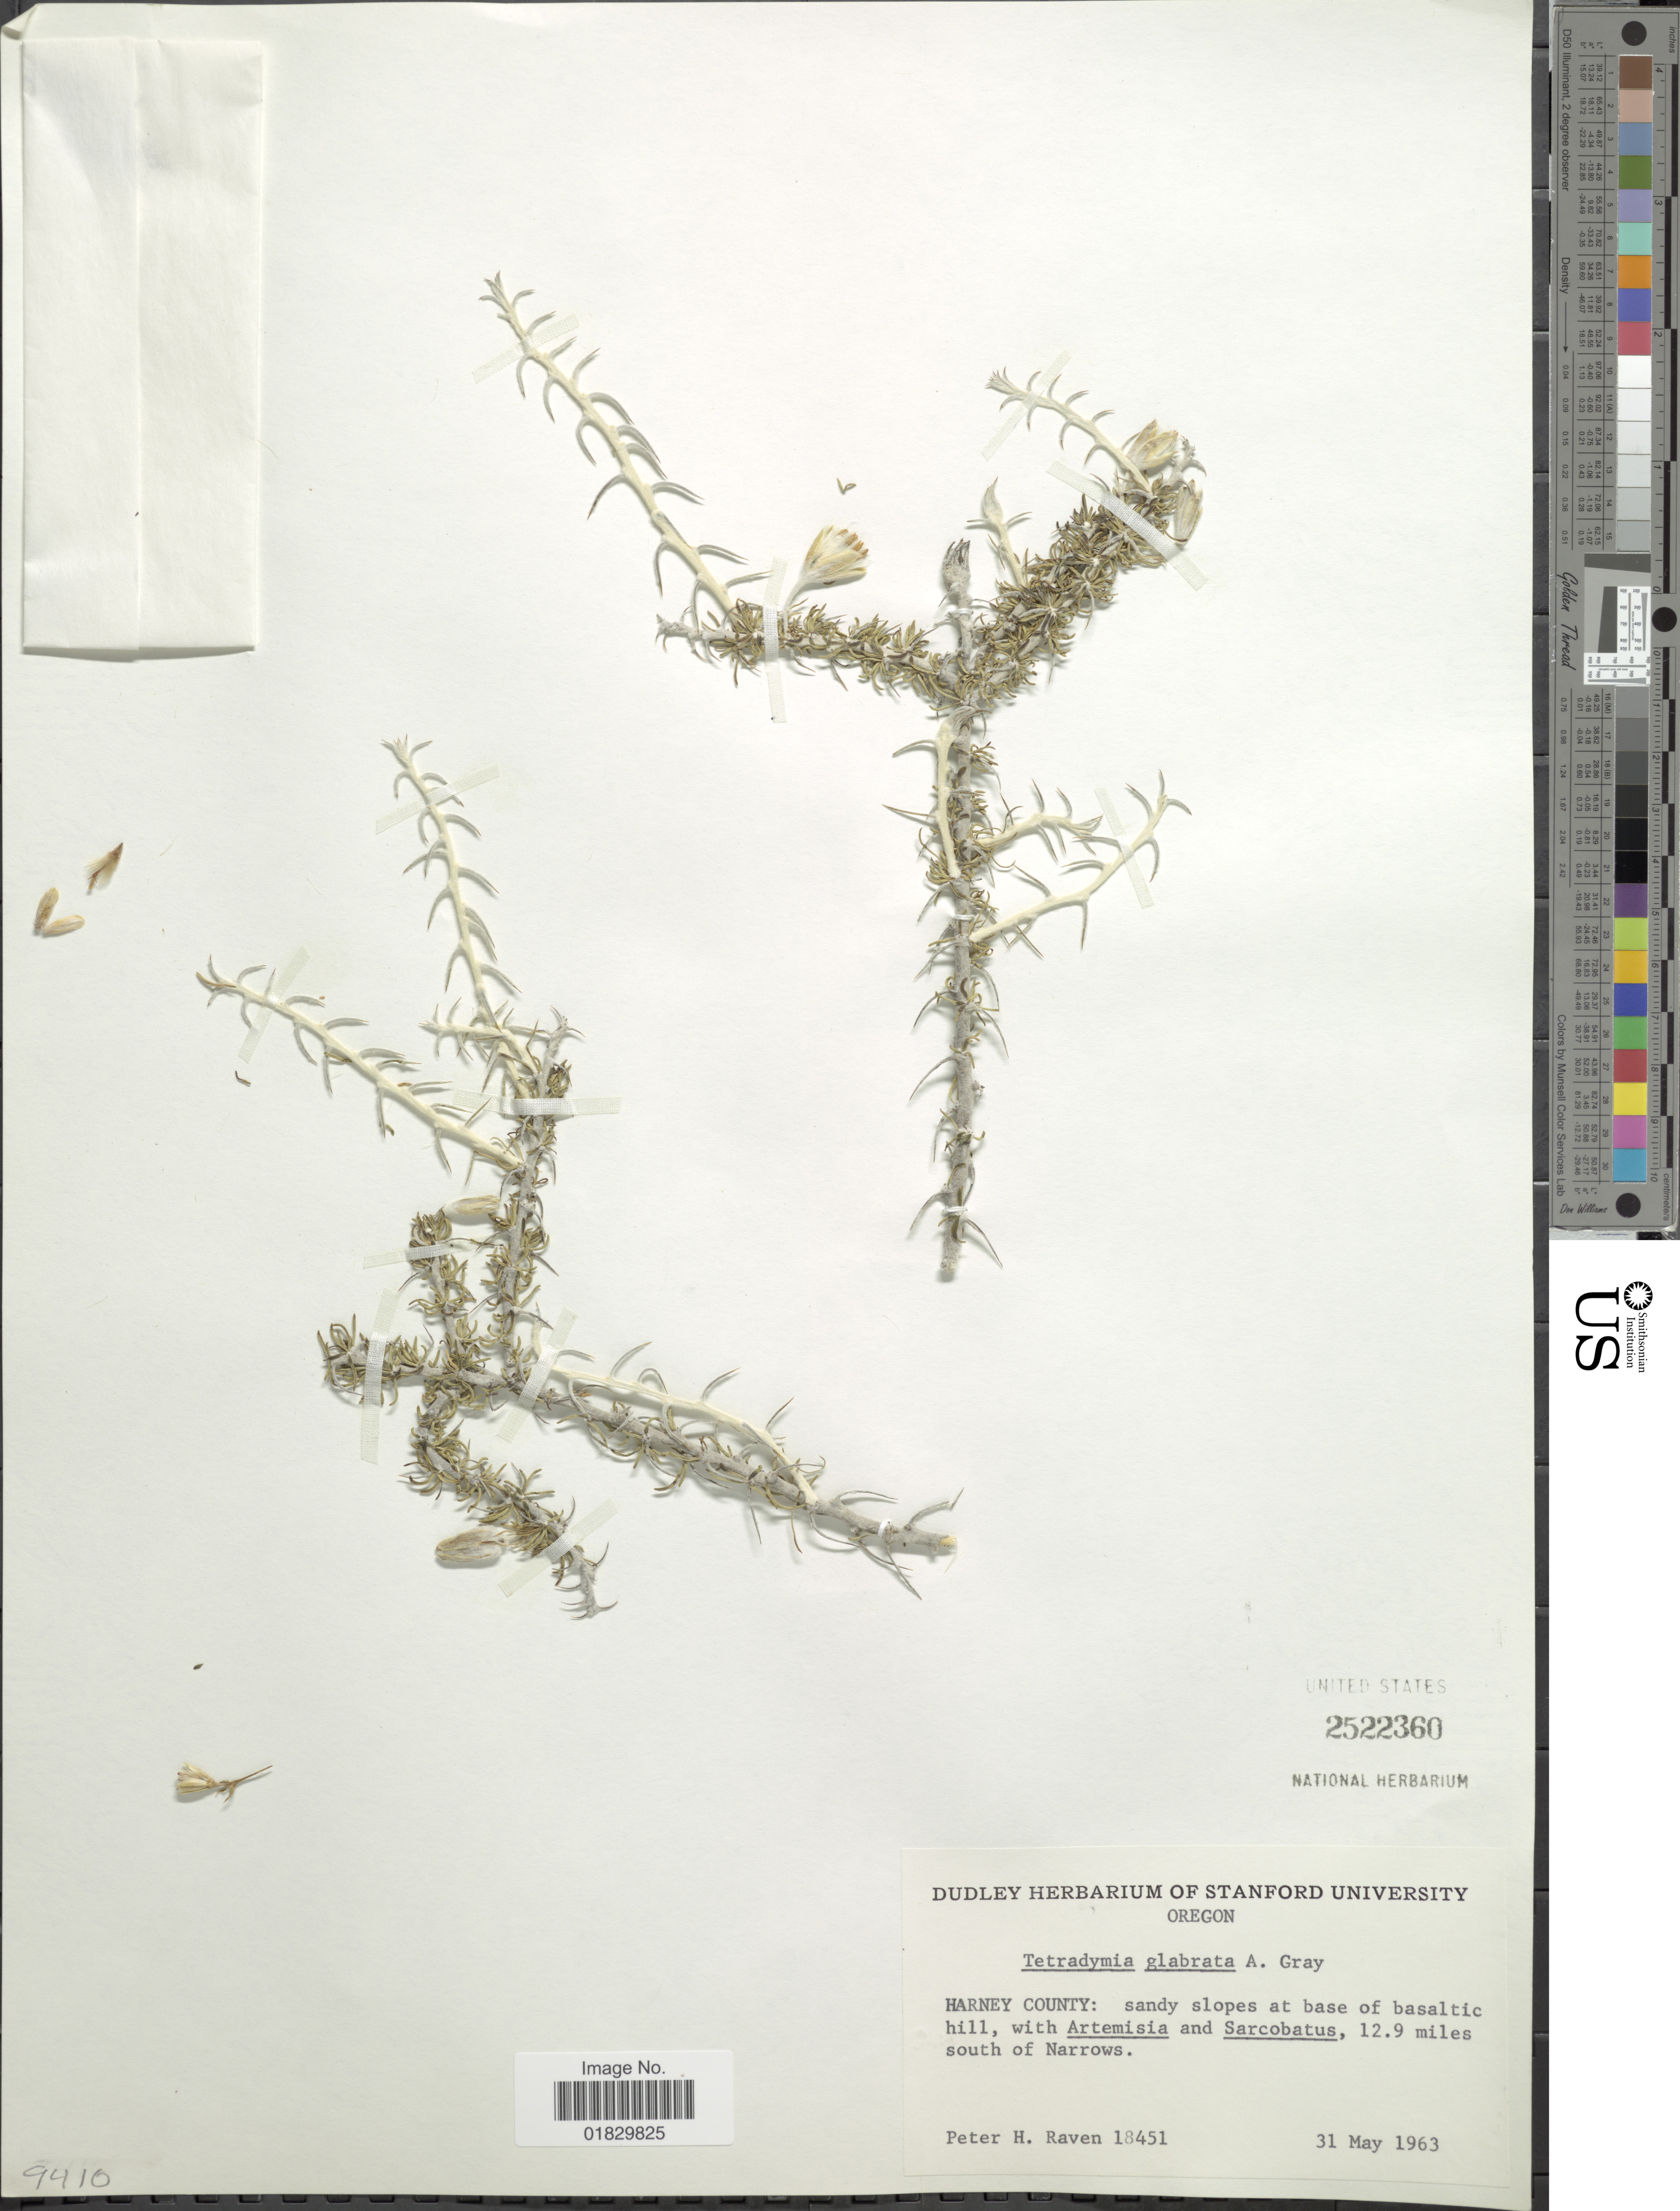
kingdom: Plantae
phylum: Tracheophyta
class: Magnoliopsida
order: Asterales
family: Asteraceae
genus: Tetradymia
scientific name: Tetradymia glabrata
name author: Torr. & A. Gray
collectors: P. Raven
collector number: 18451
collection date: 1963-05-31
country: United States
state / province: Oregon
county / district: Harney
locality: Harney County: 12.9 miles south of Narrows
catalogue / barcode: US 2522360